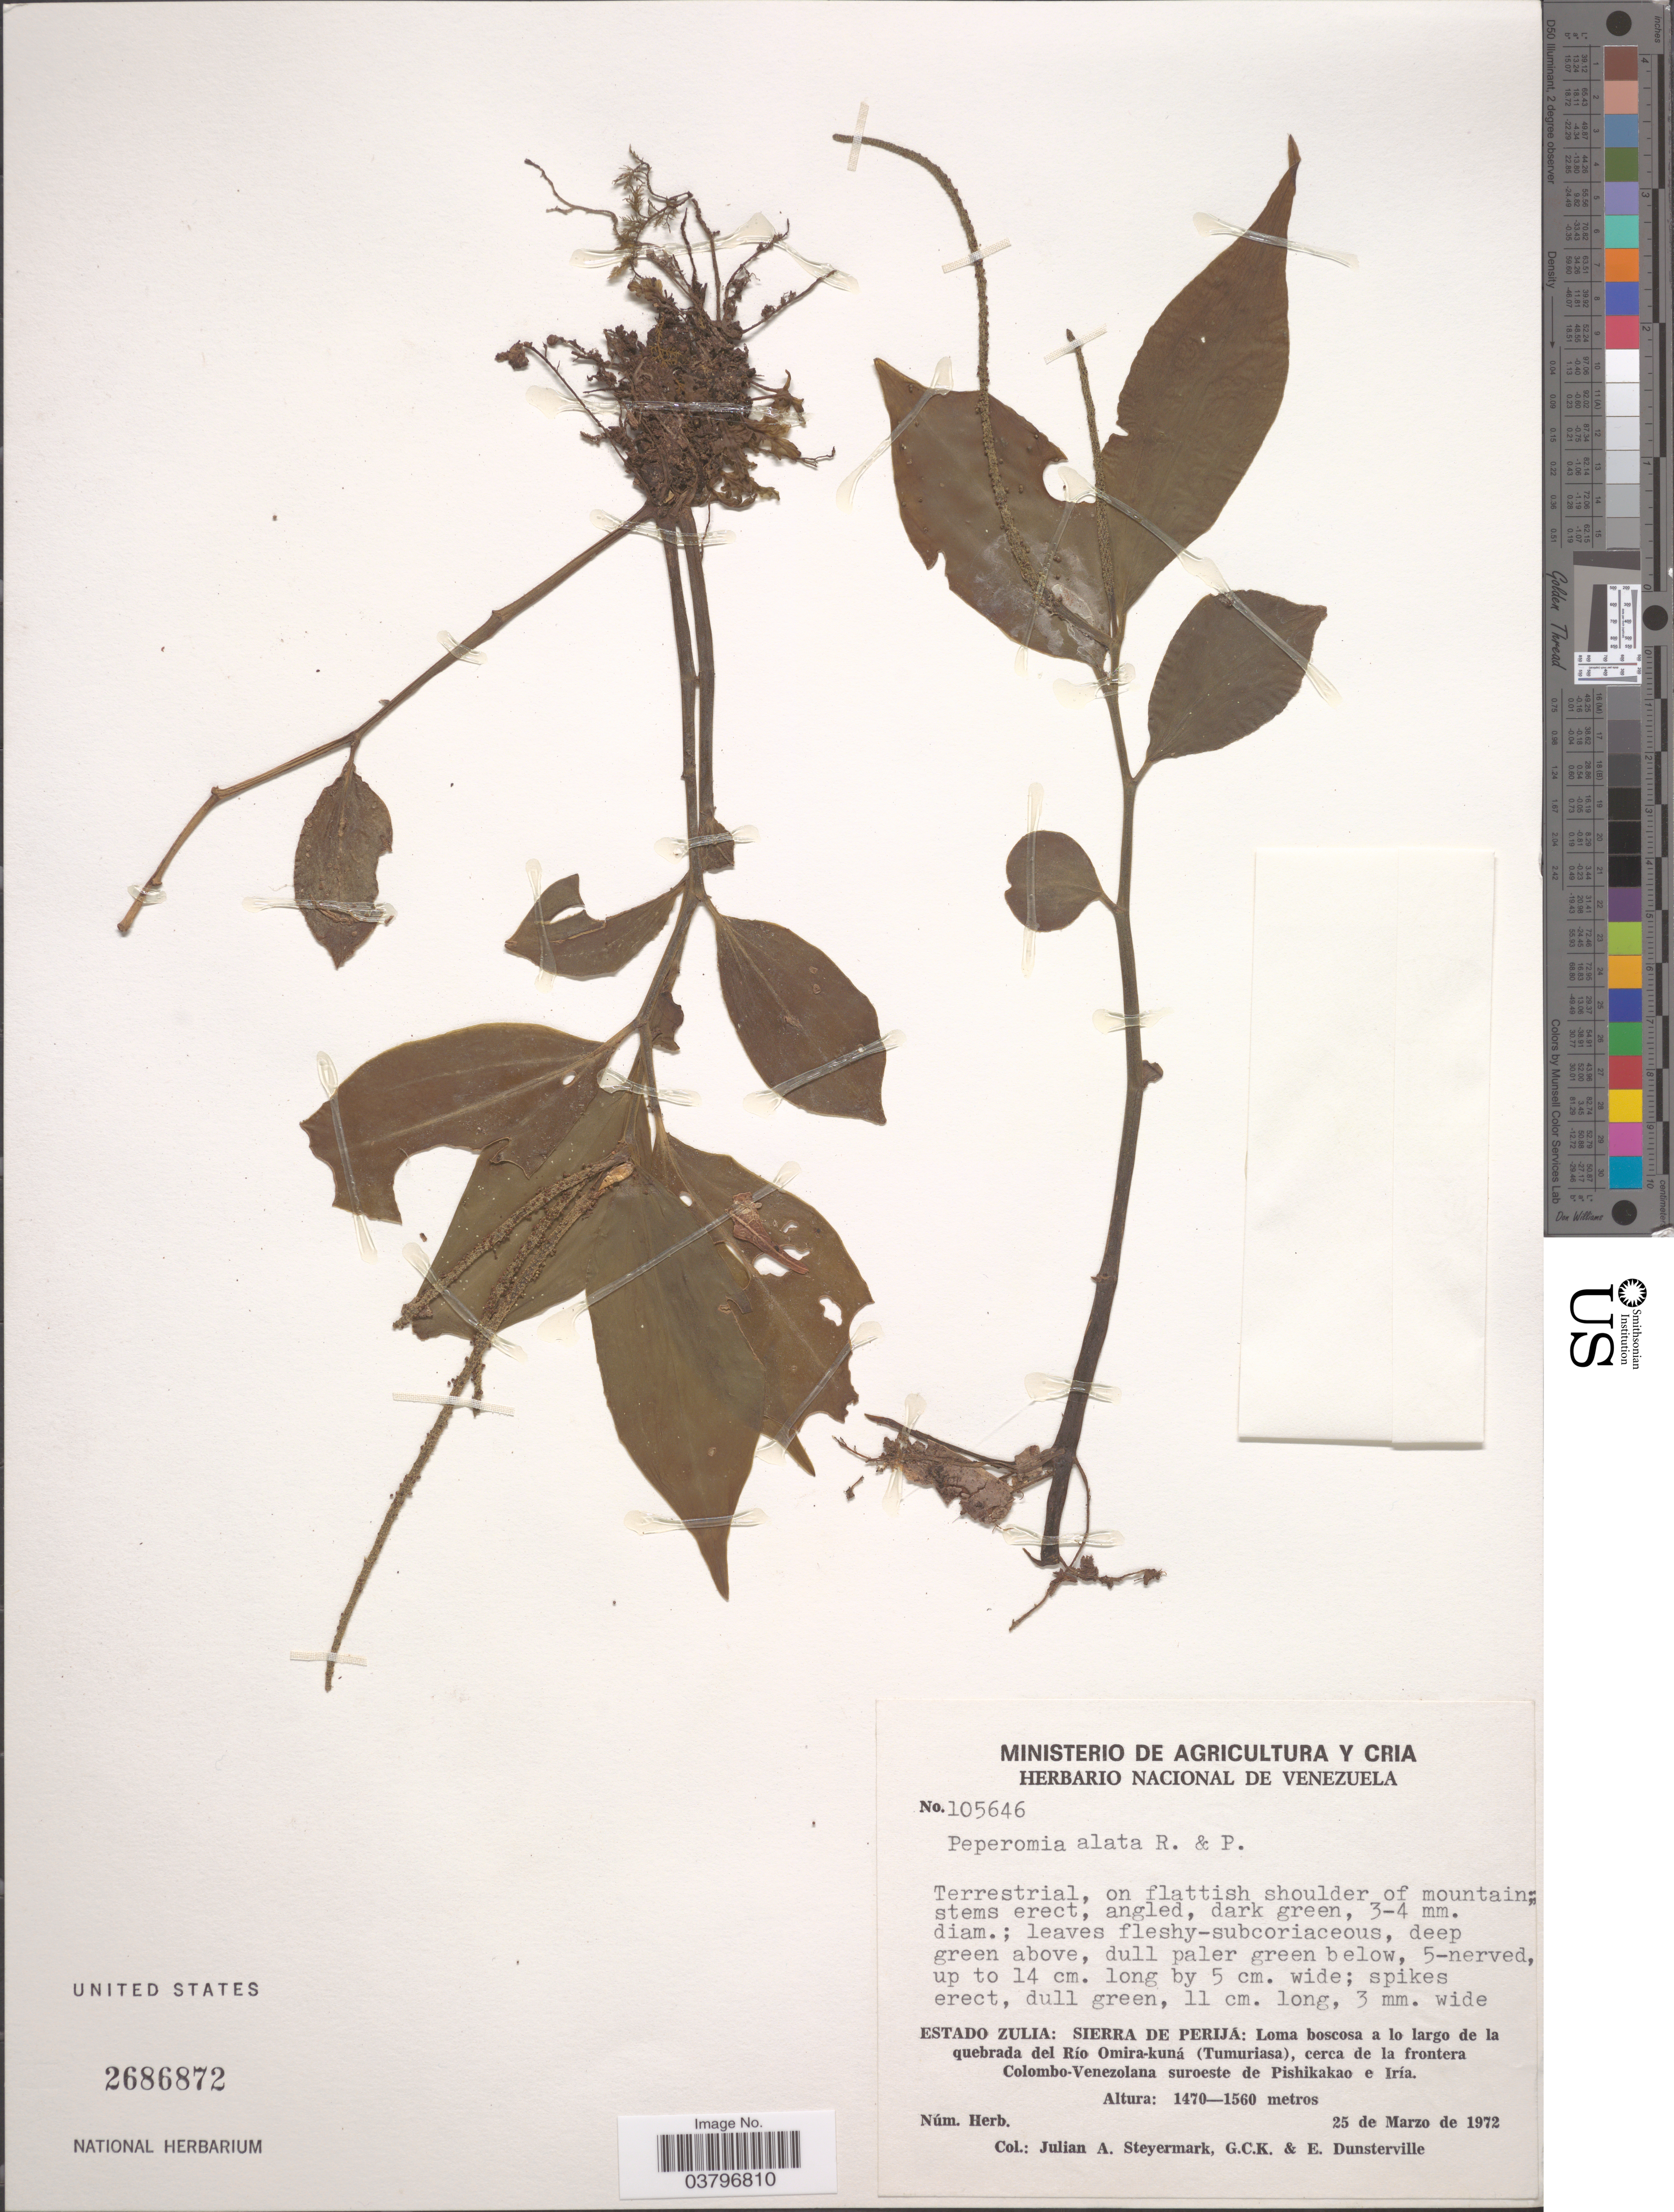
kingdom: Plantae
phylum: Tracheophyta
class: Magnoliopsida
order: Piperales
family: Piperaceae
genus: Peperomia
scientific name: Peperomia alata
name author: Ruiz & Pav.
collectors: J. Steyermark, G. C. K. Dunsterville & E. Dunsterville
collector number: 105646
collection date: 1972-03-25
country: Venezuela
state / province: Zulia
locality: Sierra de Perijá: Loma boscosa a lo largo de la quebrada del Río Omira-kuná (Tumuriasa), cerca de la frontera Colombo-Venezolana suroeste de Pishikakao e Iría.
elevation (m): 1470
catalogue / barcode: US 2686872